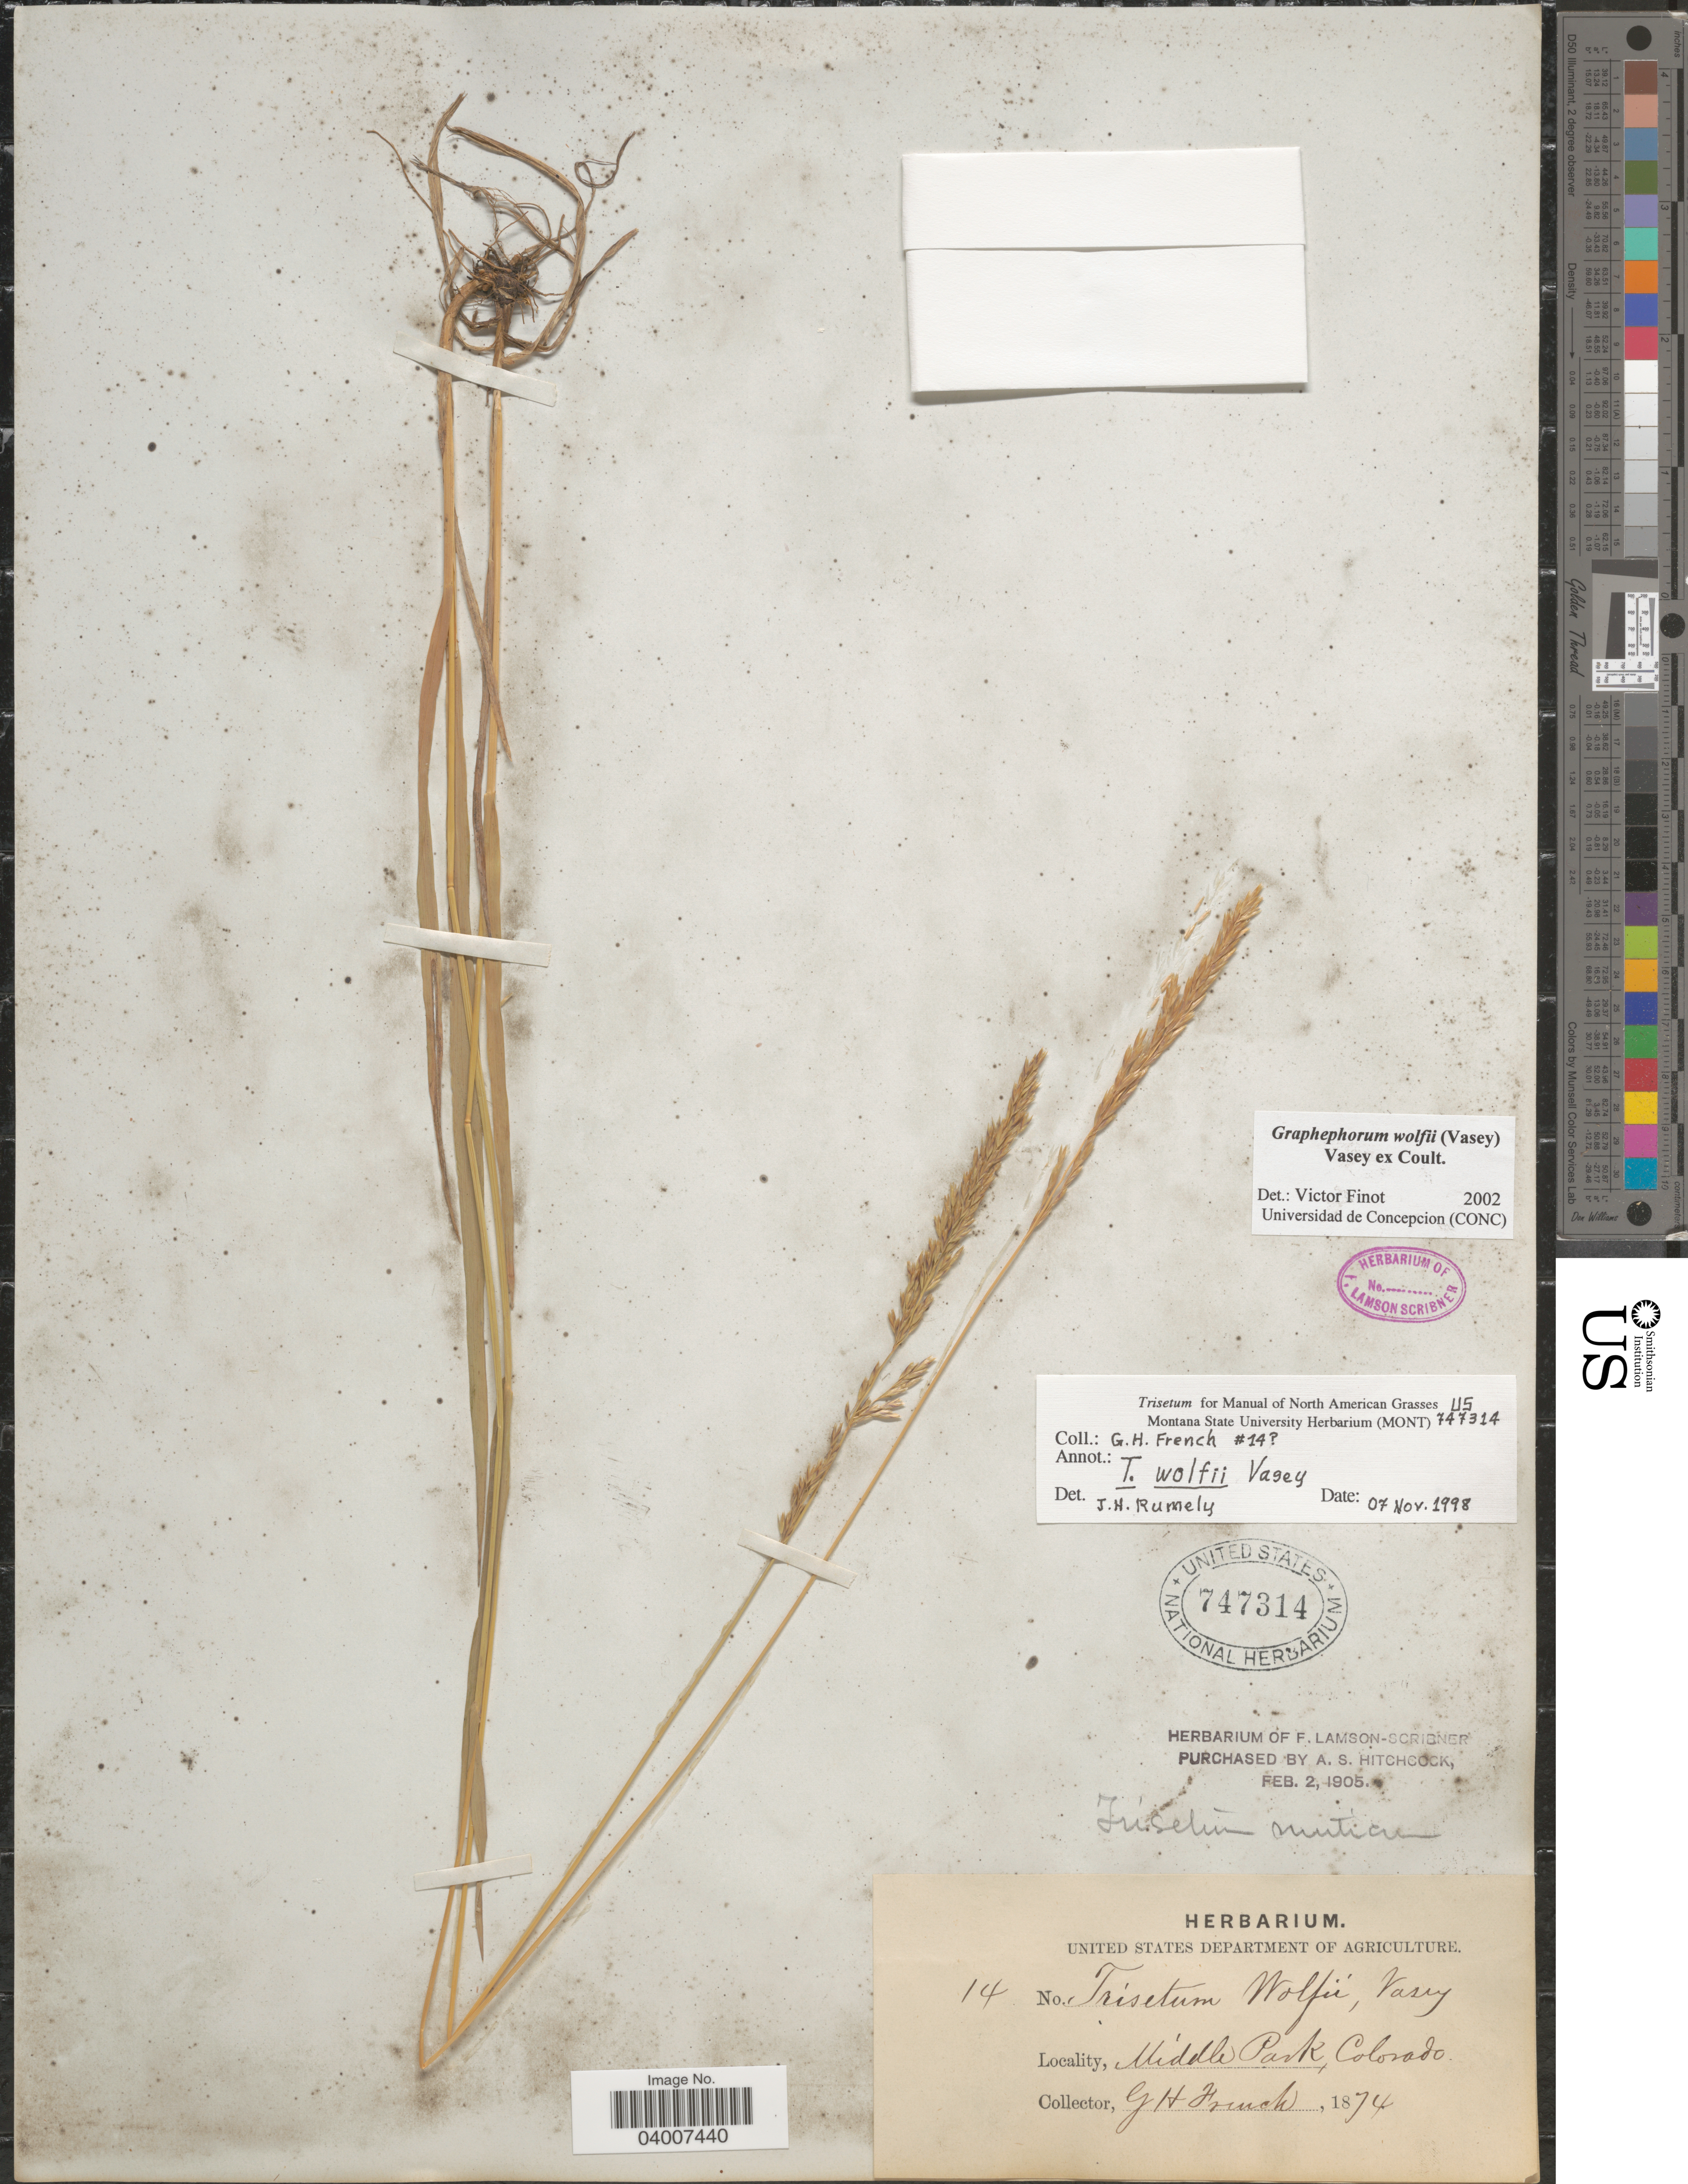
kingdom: Plantae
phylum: Tracheophyta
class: Liliopsida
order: Poales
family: Poaceae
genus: Graphephorum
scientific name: Graphephorum wolfii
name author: (E. Fourn.) Vasey ex Coult.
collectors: G. H. French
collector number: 14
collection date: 1874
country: United States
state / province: Colorado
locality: Middle Park.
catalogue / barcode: US 747314